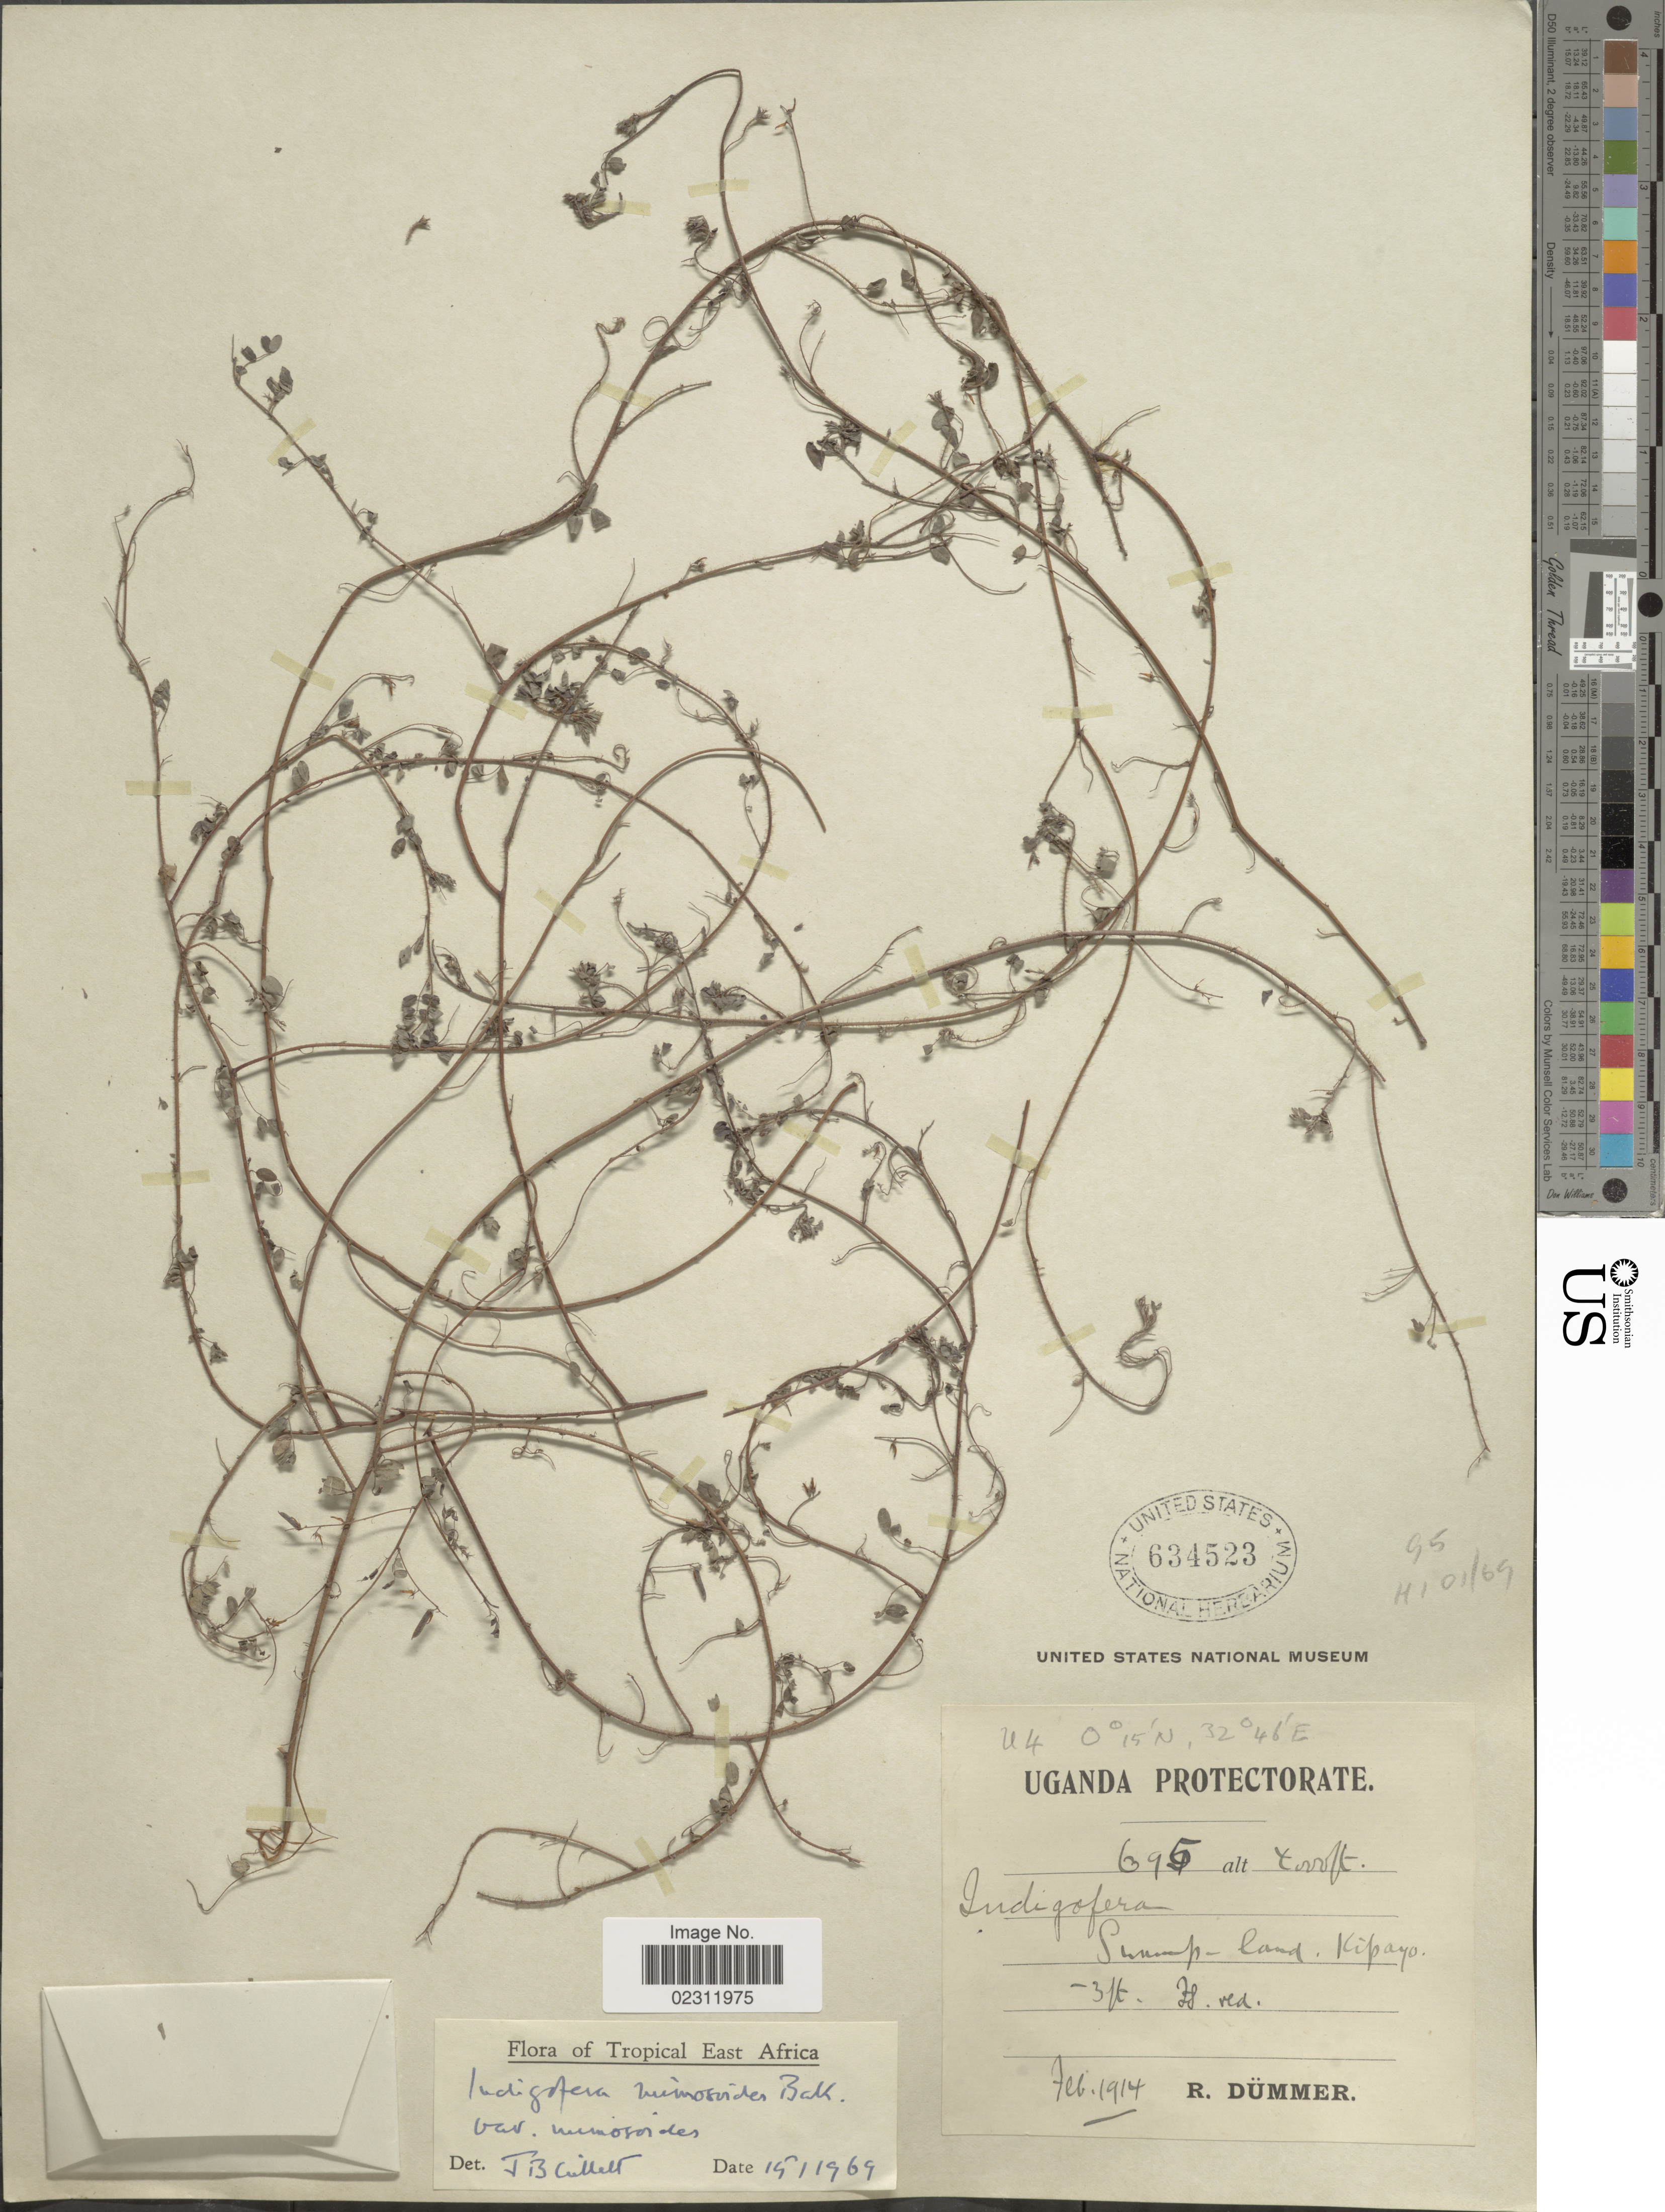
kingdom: Plantae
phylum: Tracheophyta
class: Magnoliopsida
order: Fabales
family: Fabaceae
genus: Indigofera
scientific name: Indigofera mimosoides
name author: Baker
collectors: R. A. Dümmer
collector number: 695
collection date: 1914-02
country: Uganda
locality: Uganda Protectorate, Kipayo, Tropical East Africa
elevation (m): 1219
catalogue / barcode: US 634523